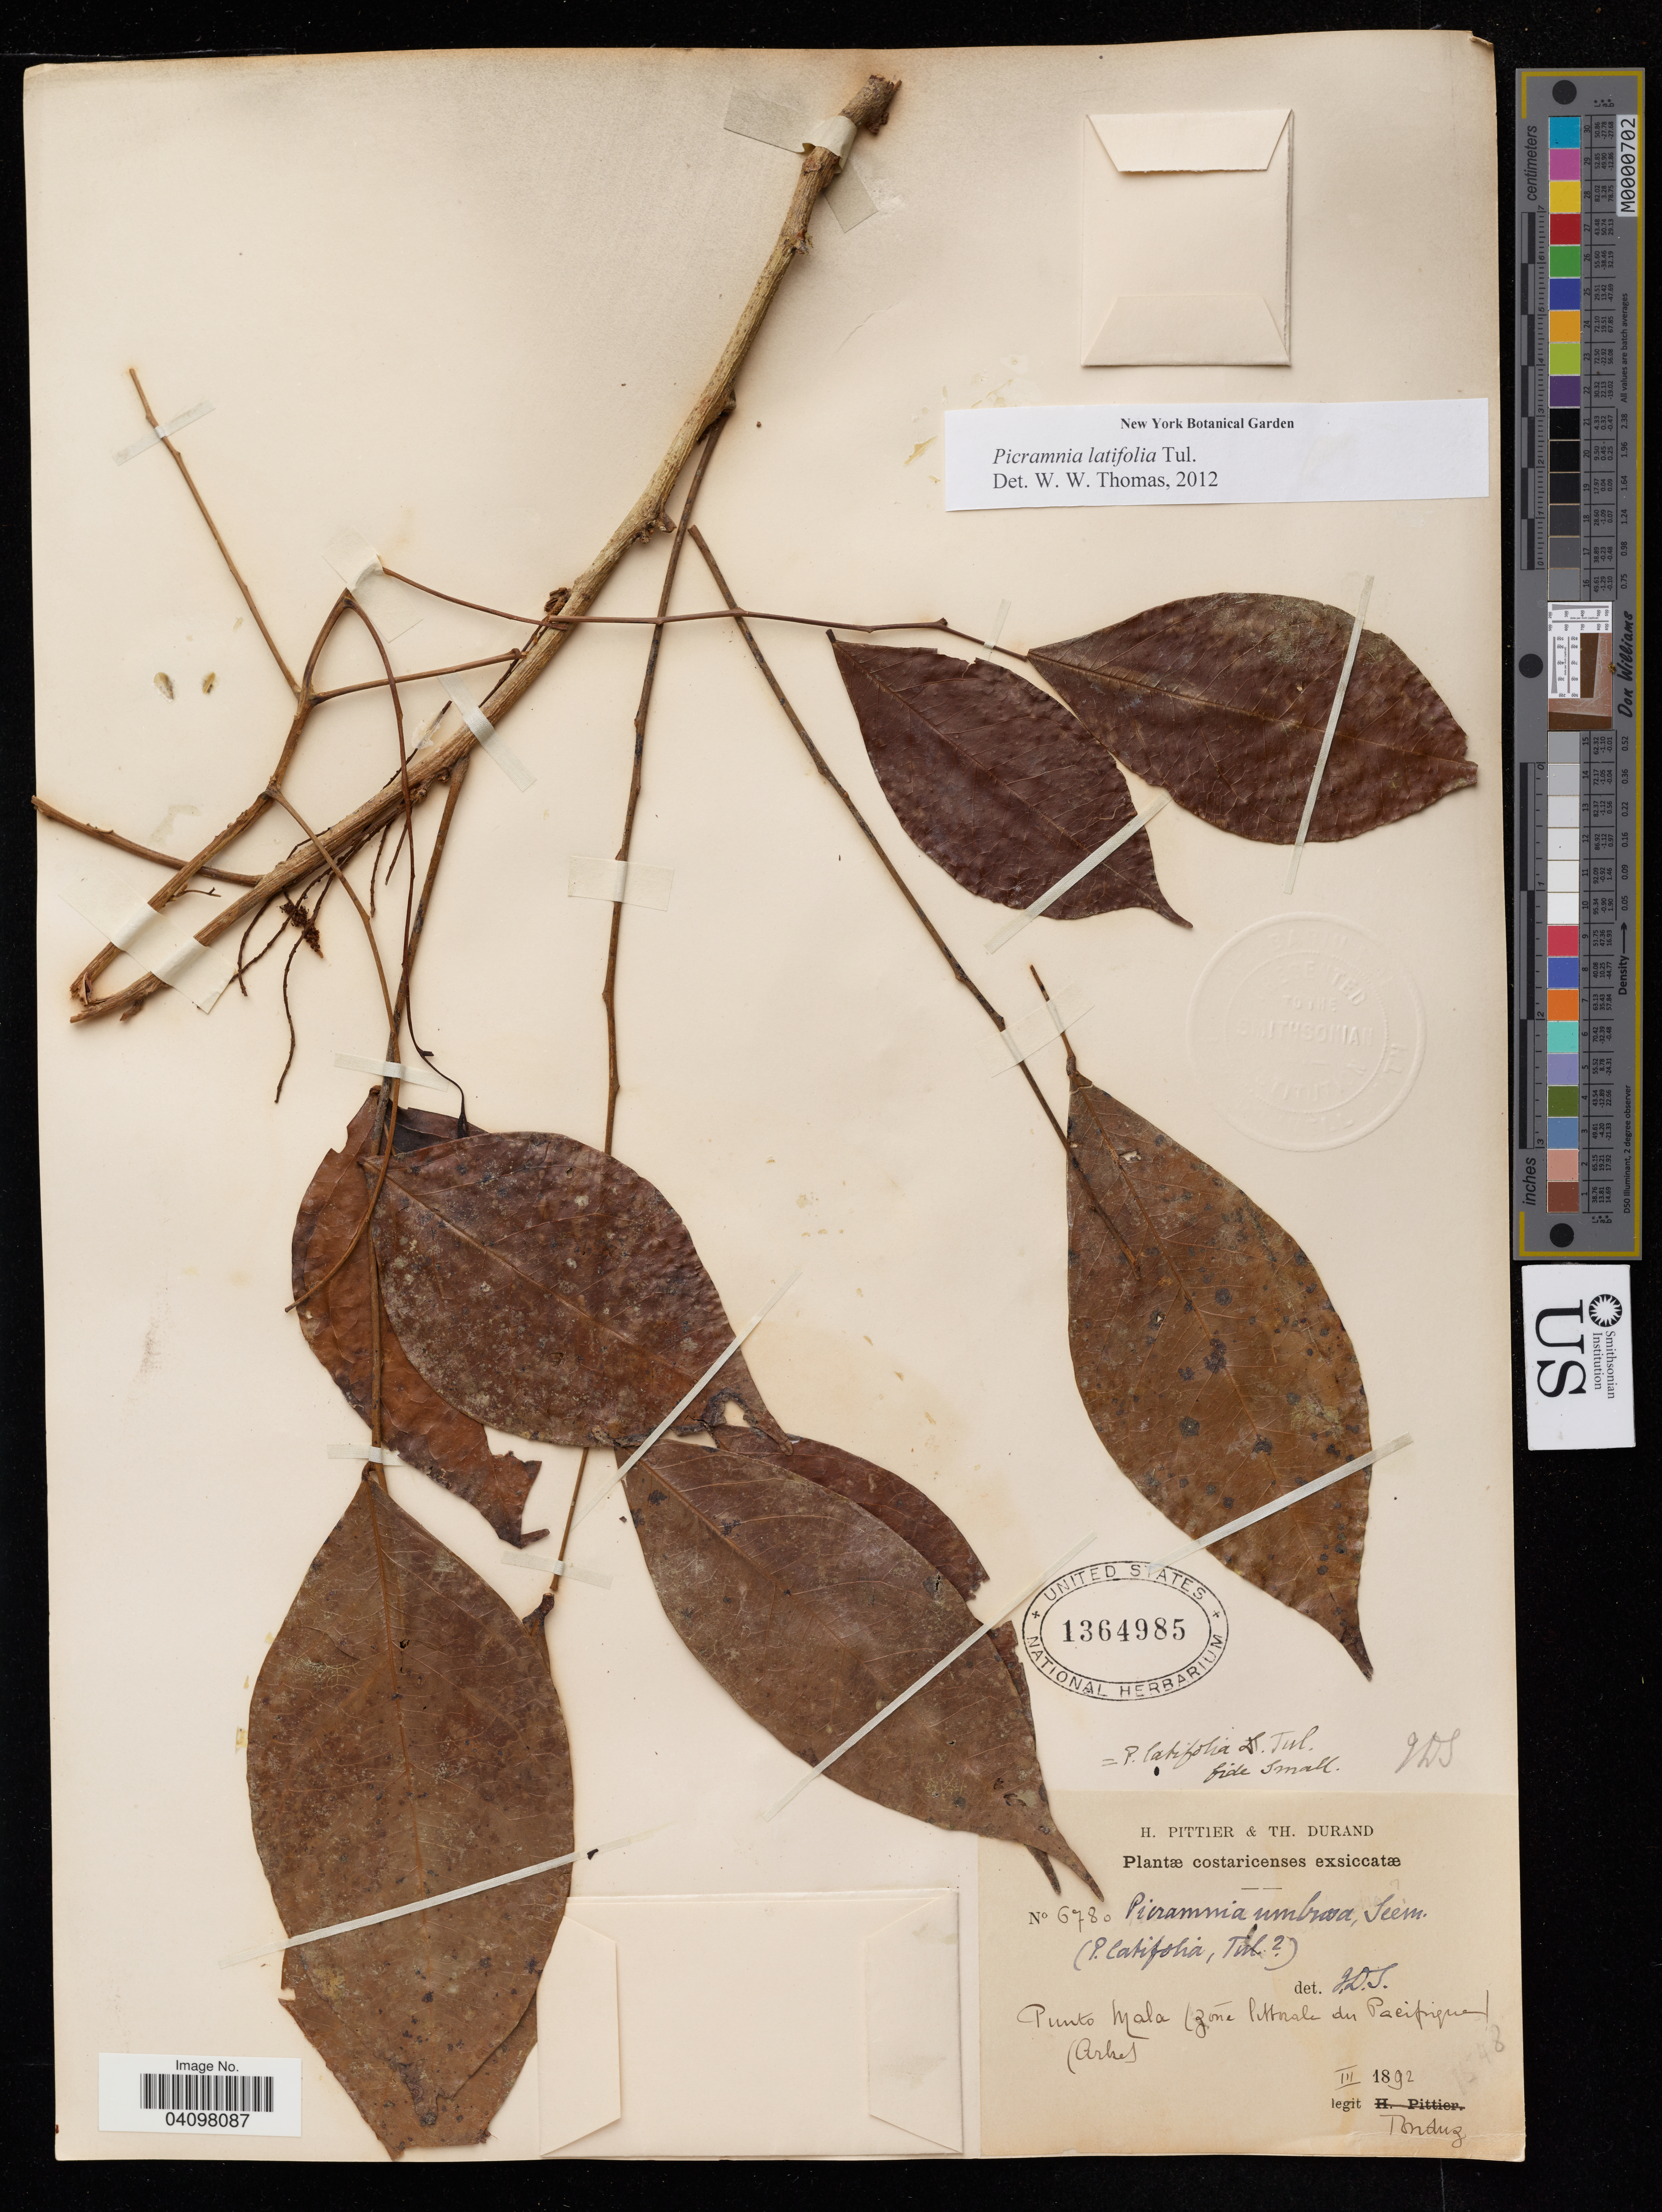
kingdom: Plantae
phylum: Tracheophyta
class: Magnoliopsida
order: Picramniales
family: Picramniaceae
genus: Picramnia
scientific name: Picramnia latifolia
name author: Tul.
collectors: Tonduz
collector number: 6790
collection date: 1892-03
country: Costa Rica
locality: Punto Mala (zóne littorale du Pacifrique) (Arbes).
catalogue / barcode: US 1364985